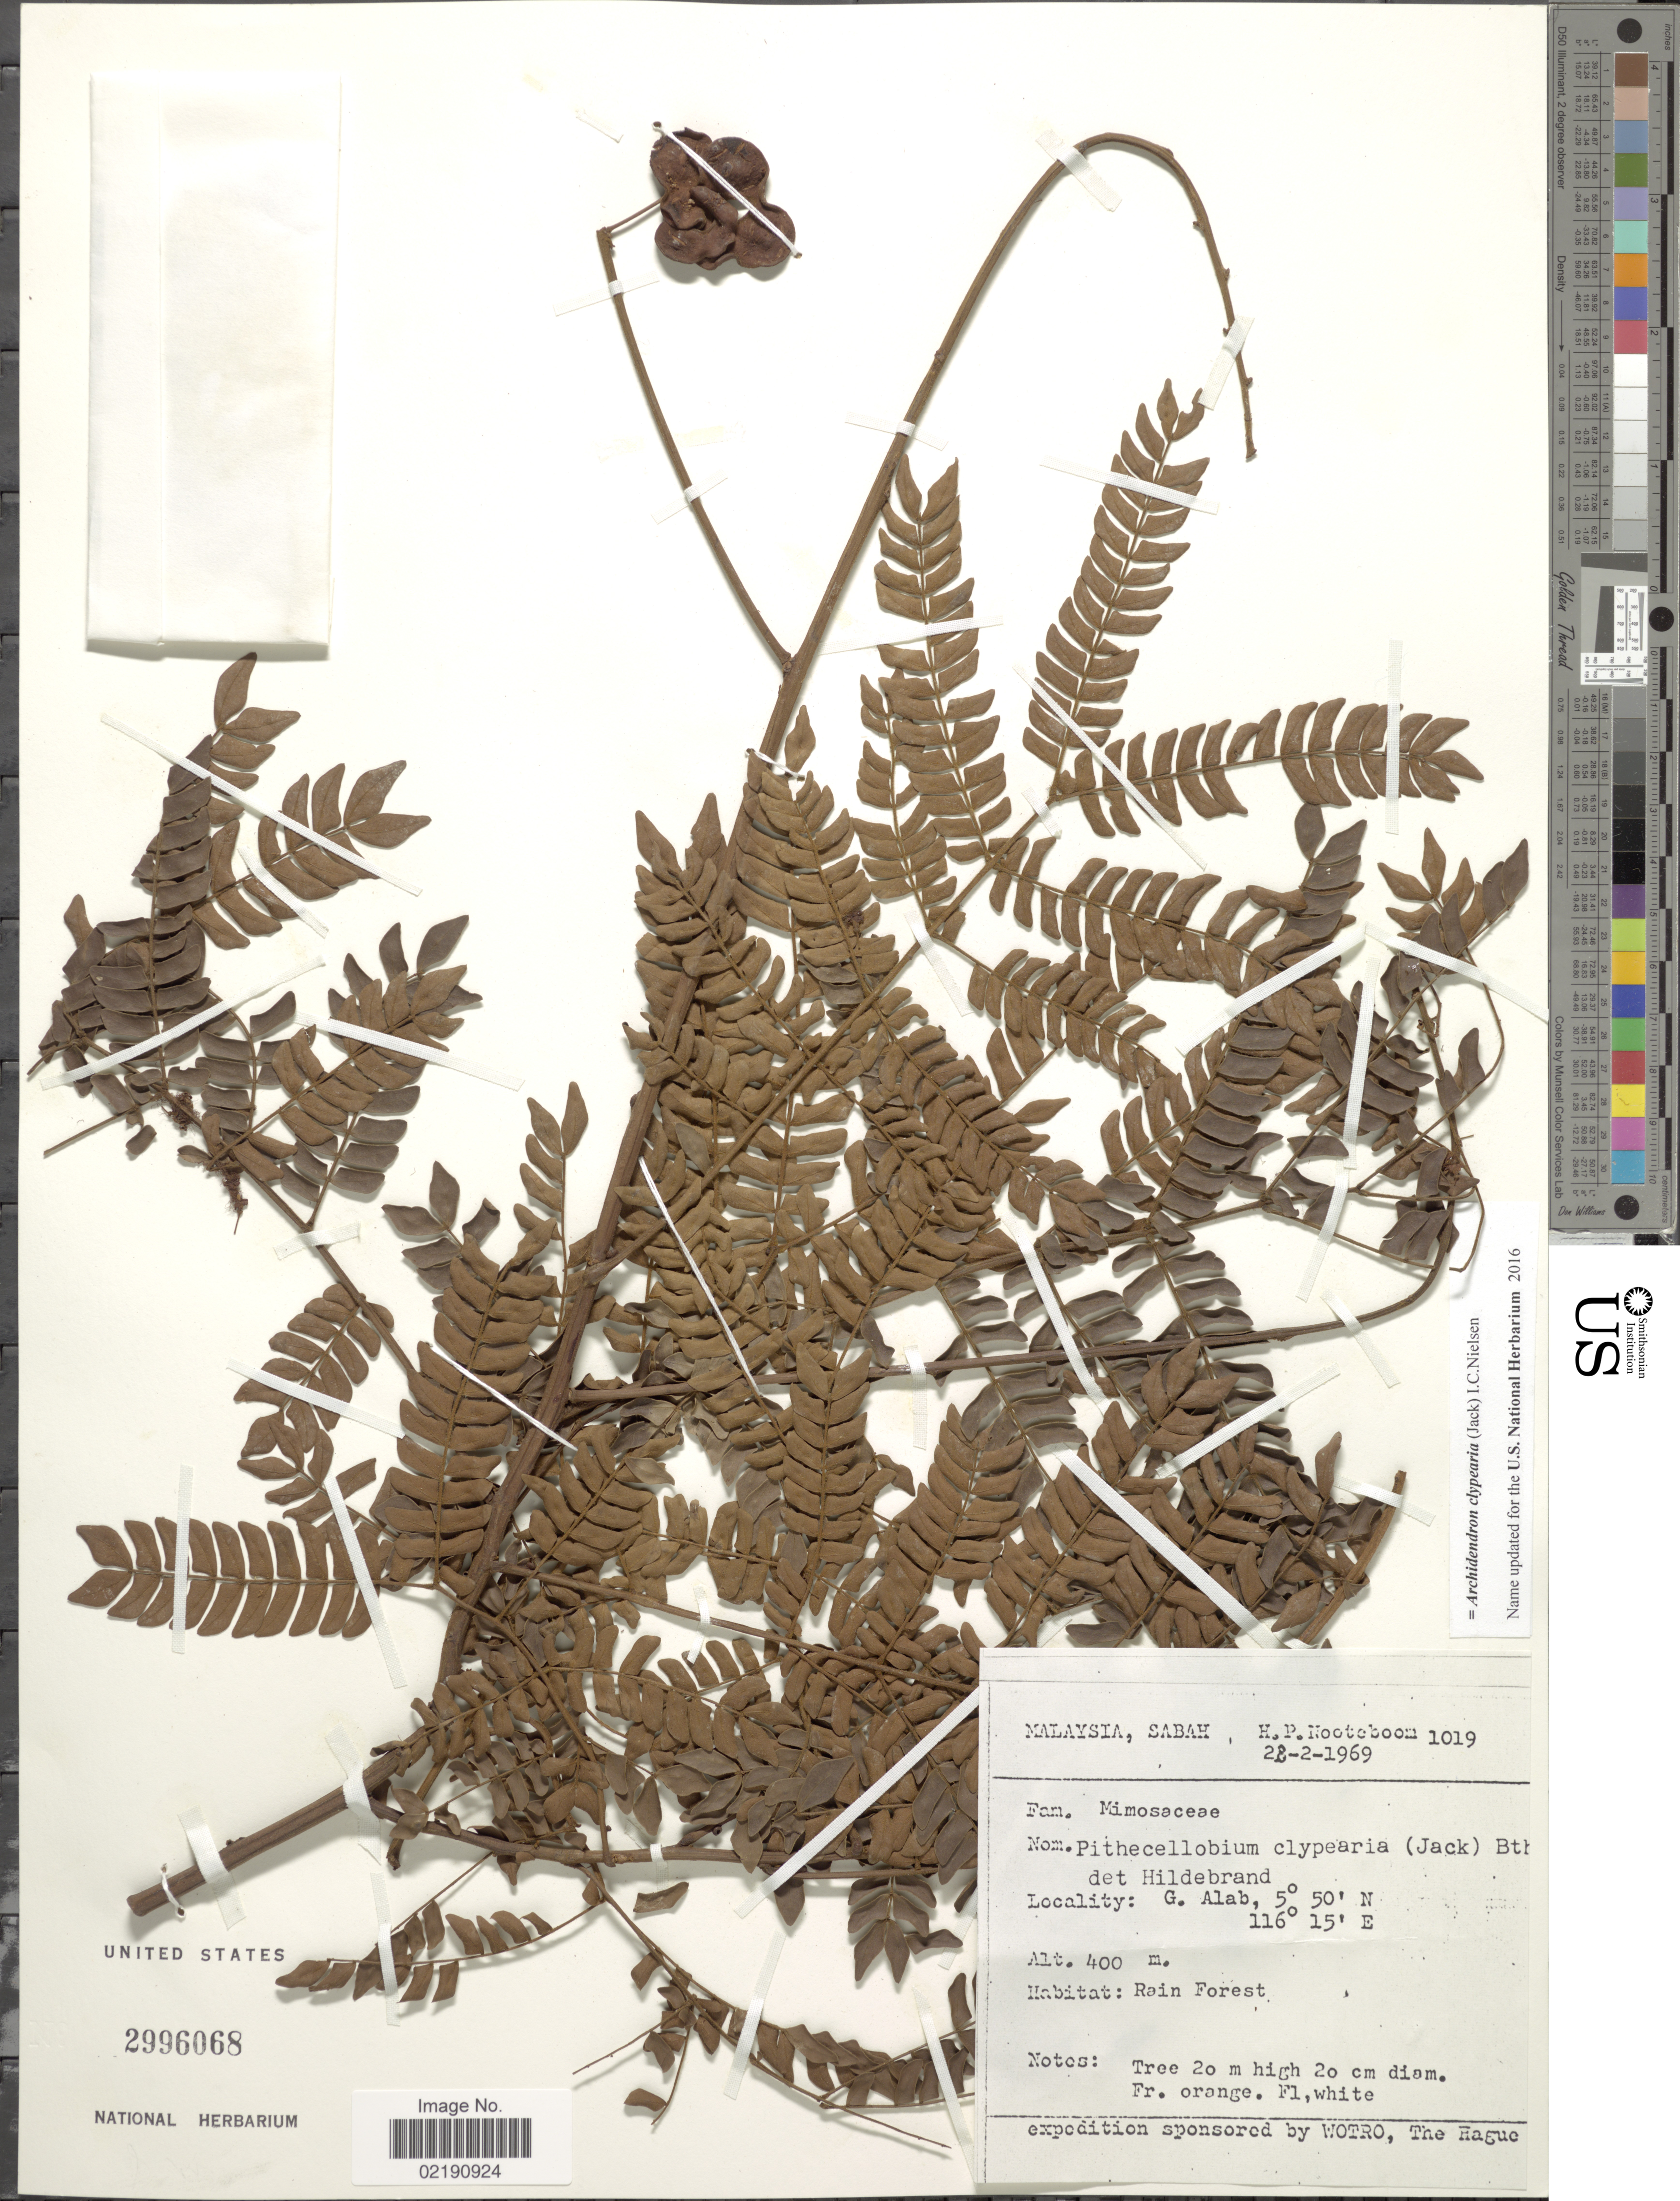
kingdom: Plantae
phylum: Tracheophyta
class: Magnoliopsida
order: Fabales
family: Fabaceae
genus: Archidendron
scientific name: Archidendron clypearia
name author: (Jack) I.C. Nielsen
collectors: H. P. Nooteboom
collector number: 1019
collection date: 1969-02-28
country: Malaysia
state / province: Sabah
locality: G. Alab, rain forest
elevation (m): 400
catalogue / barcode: US 2996068